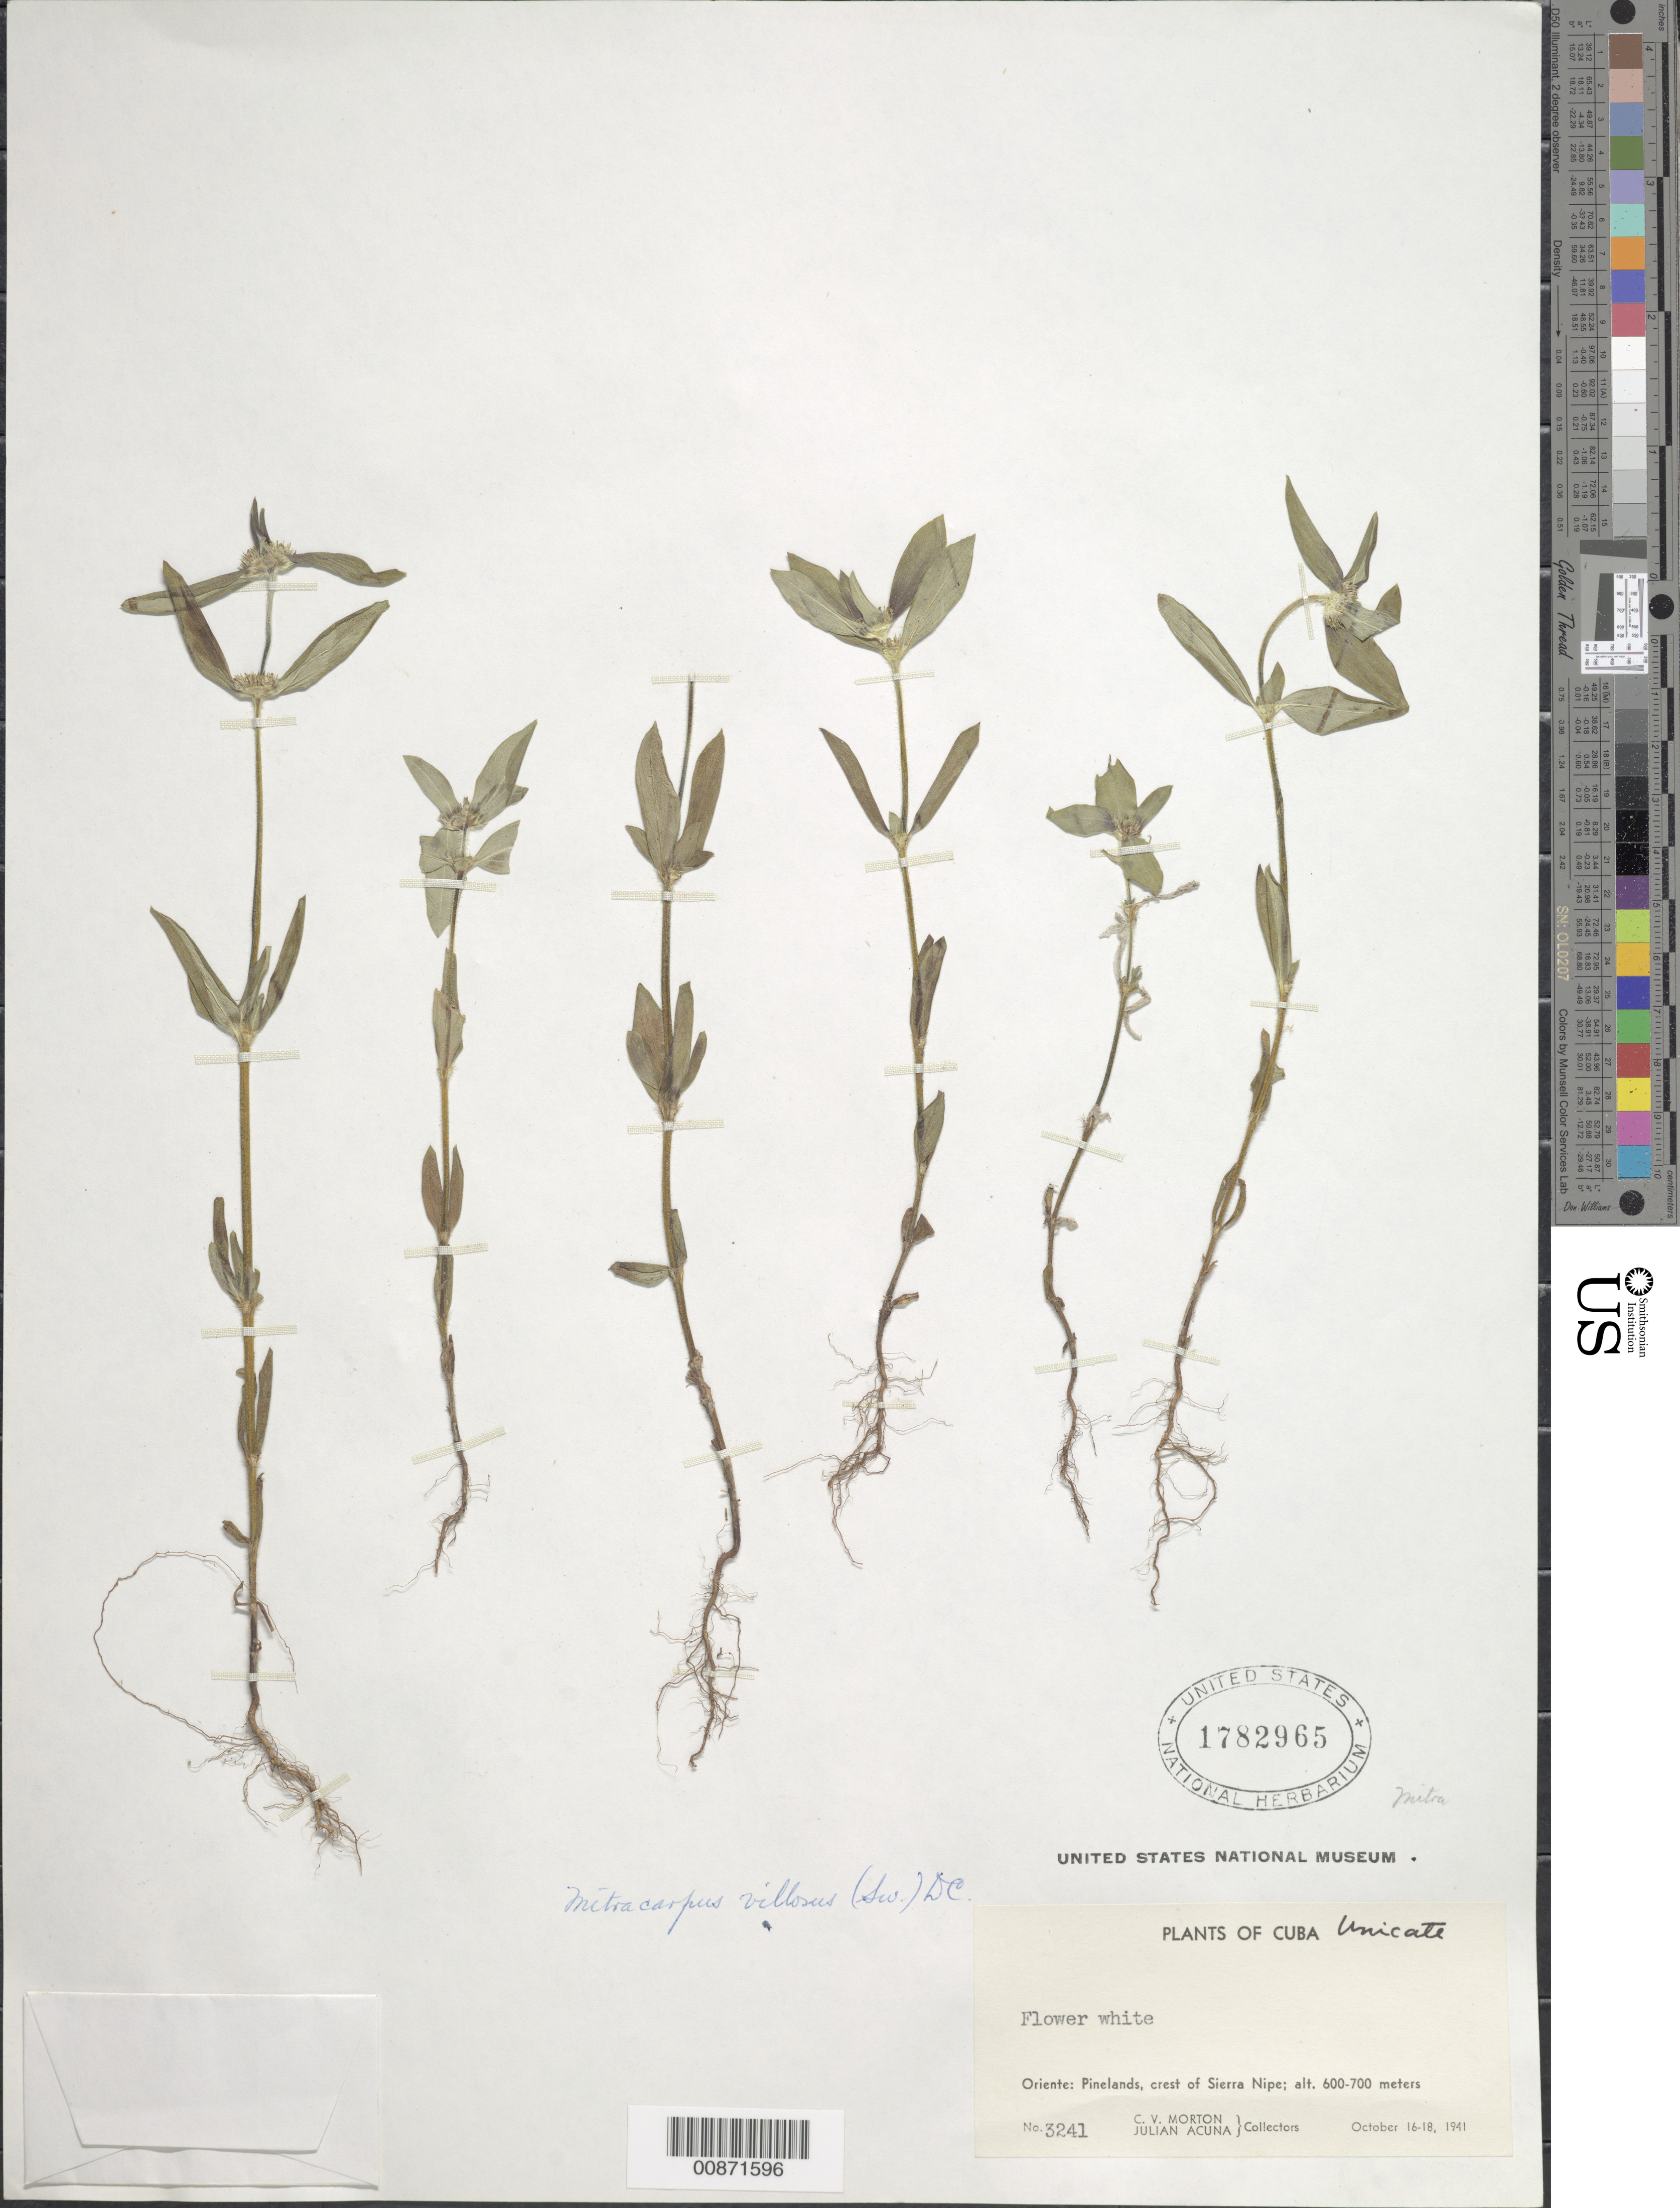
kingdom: Plantae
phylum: Tracheophyta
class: Magnoliopsida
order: Gentianales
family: Rubiaceae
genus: Mitracarpus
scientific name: Mitracarpus hirtus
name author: (L.) DC.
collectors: C. V. Morton & J. Acuña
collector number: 3241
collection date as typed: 16 Oct 1941 to 18 Oct 1941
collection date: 1941-10-16/1941-10-18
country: Cuba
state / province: Oriente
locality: Crest of Sierra Nipe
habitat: Pinelands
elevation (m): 600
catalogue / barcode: US 1782965